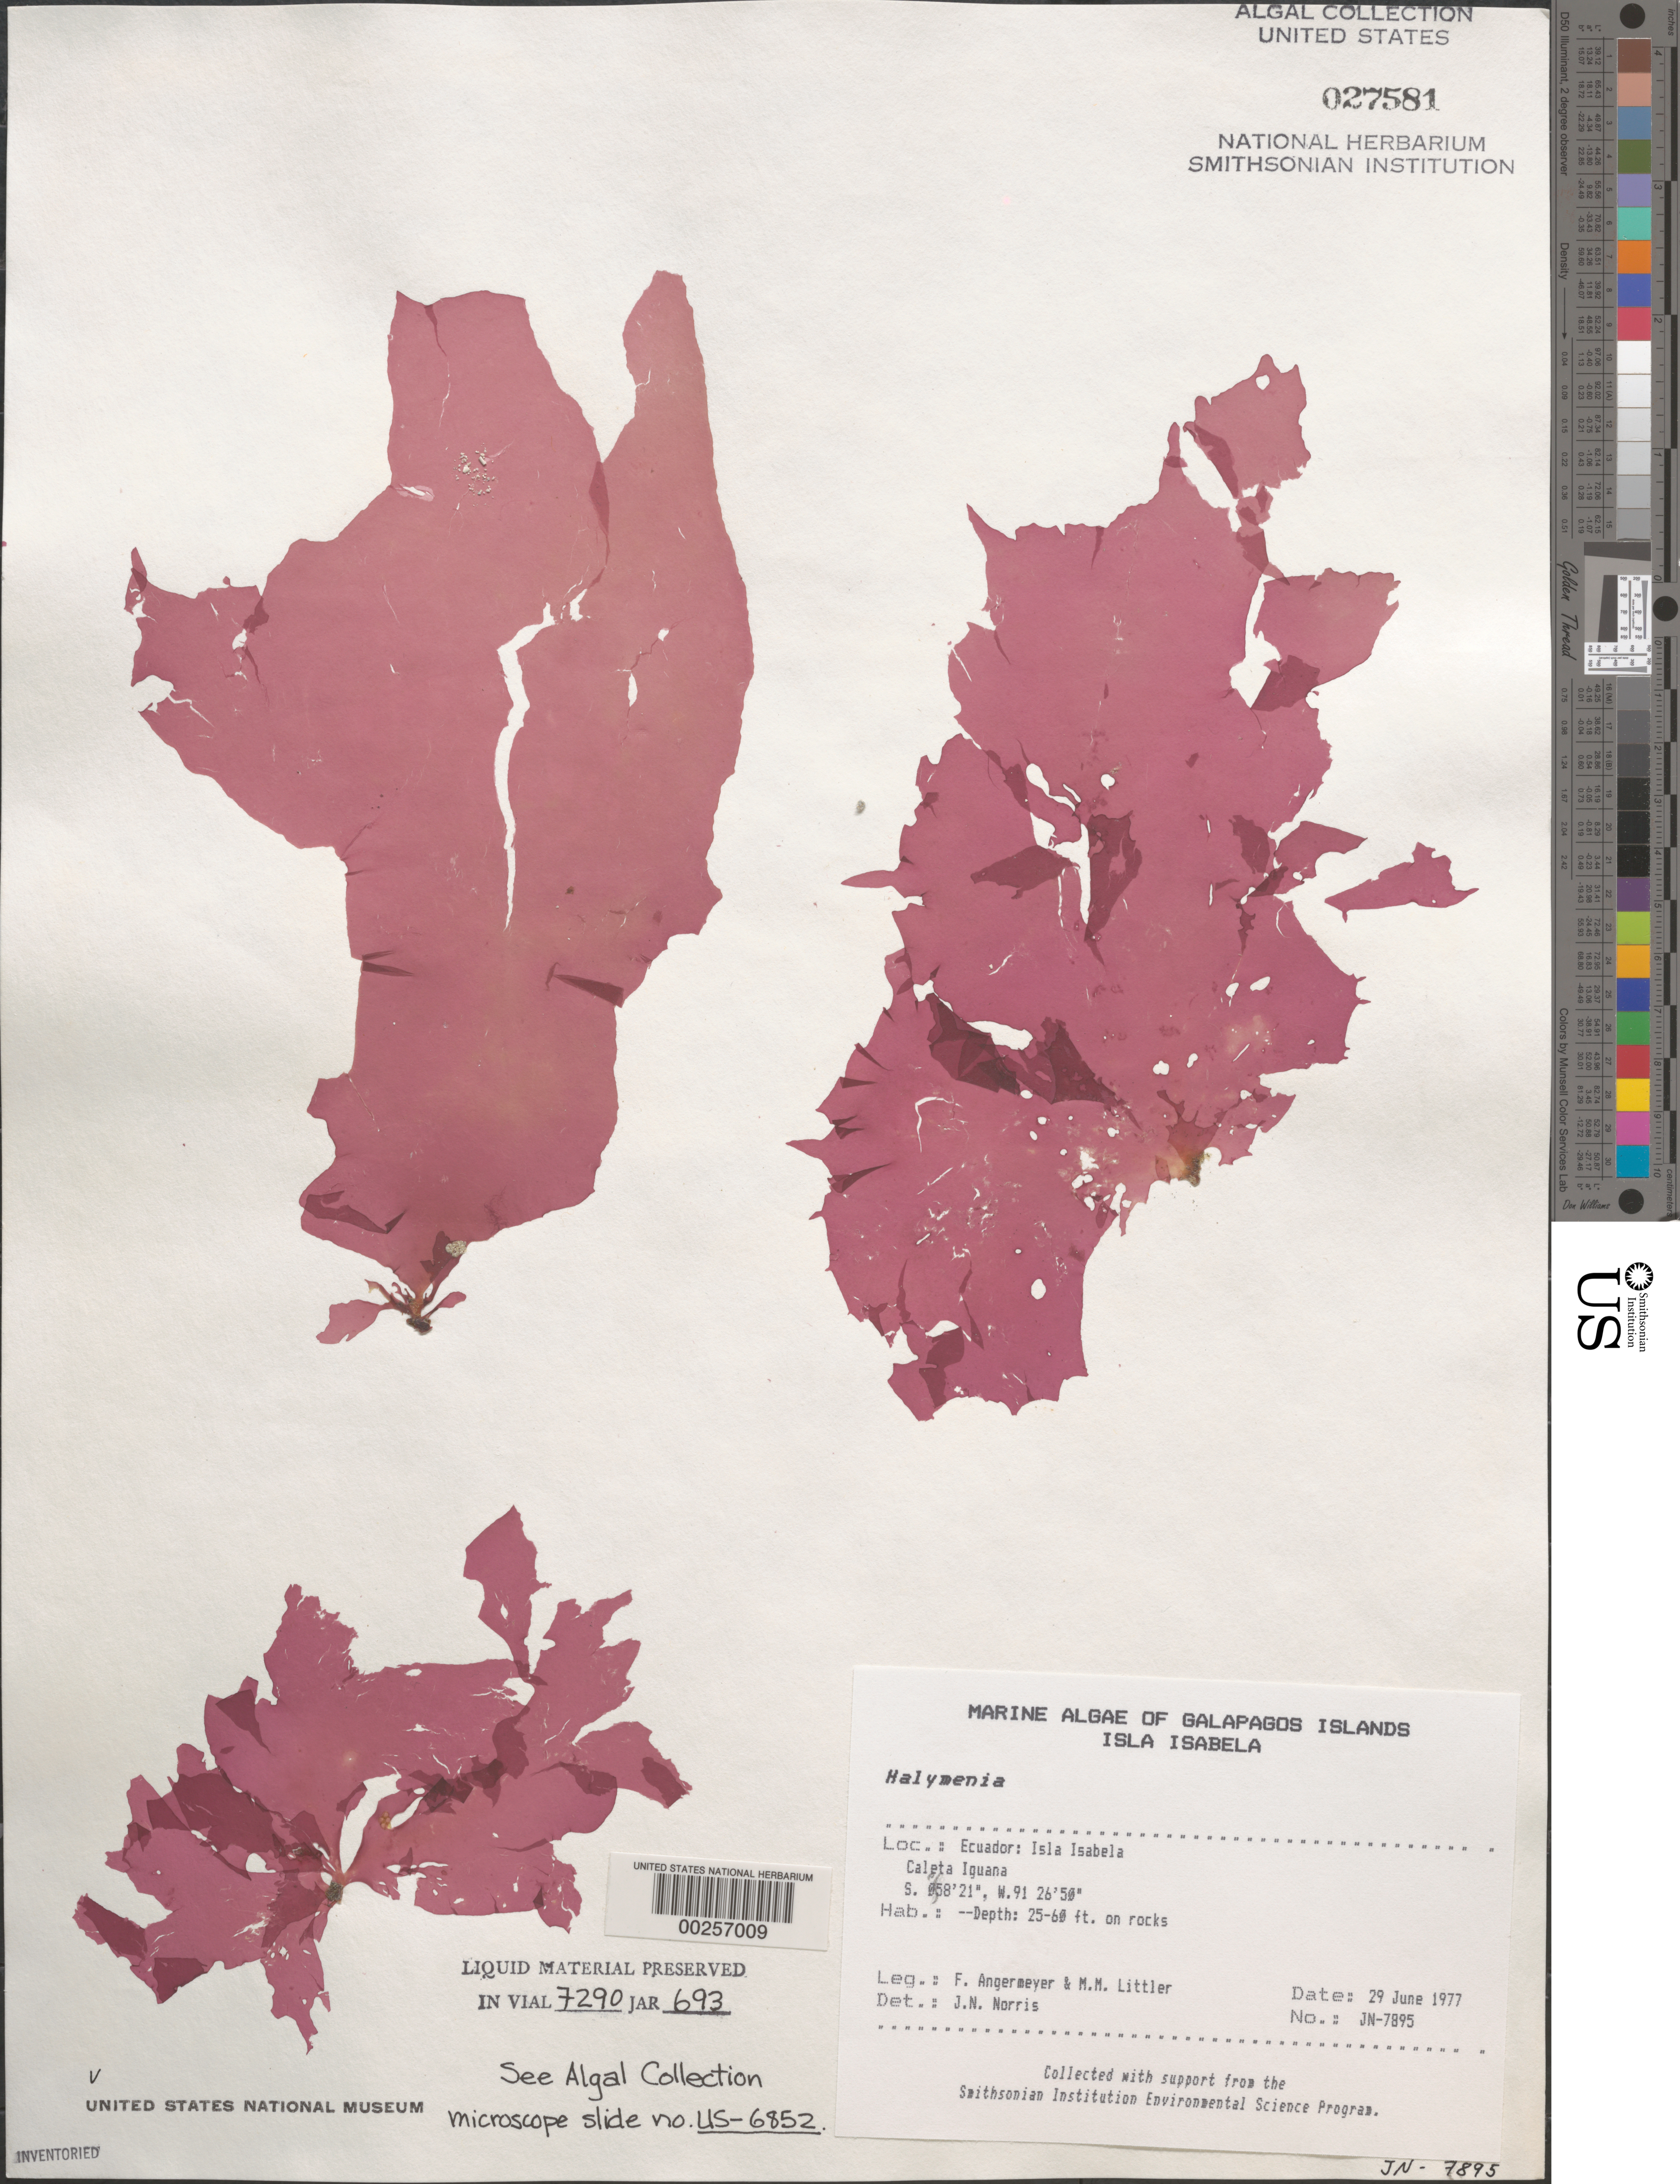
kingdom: Plantae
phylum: Rhodophyta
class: Florideophyceae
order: Halymeniales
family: Halymeniaceae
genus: Halymenia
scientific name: Halymenia sp.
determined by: Norris, James N.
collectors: F. Angermeyer & M. M. Littler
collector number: Jn-7895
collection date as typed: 29 Jun 1977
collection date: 1977-06-29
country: Ecuador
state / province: Colón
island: Isabela [Albemarle]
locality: Caleta Iguana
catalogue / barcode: US 27581